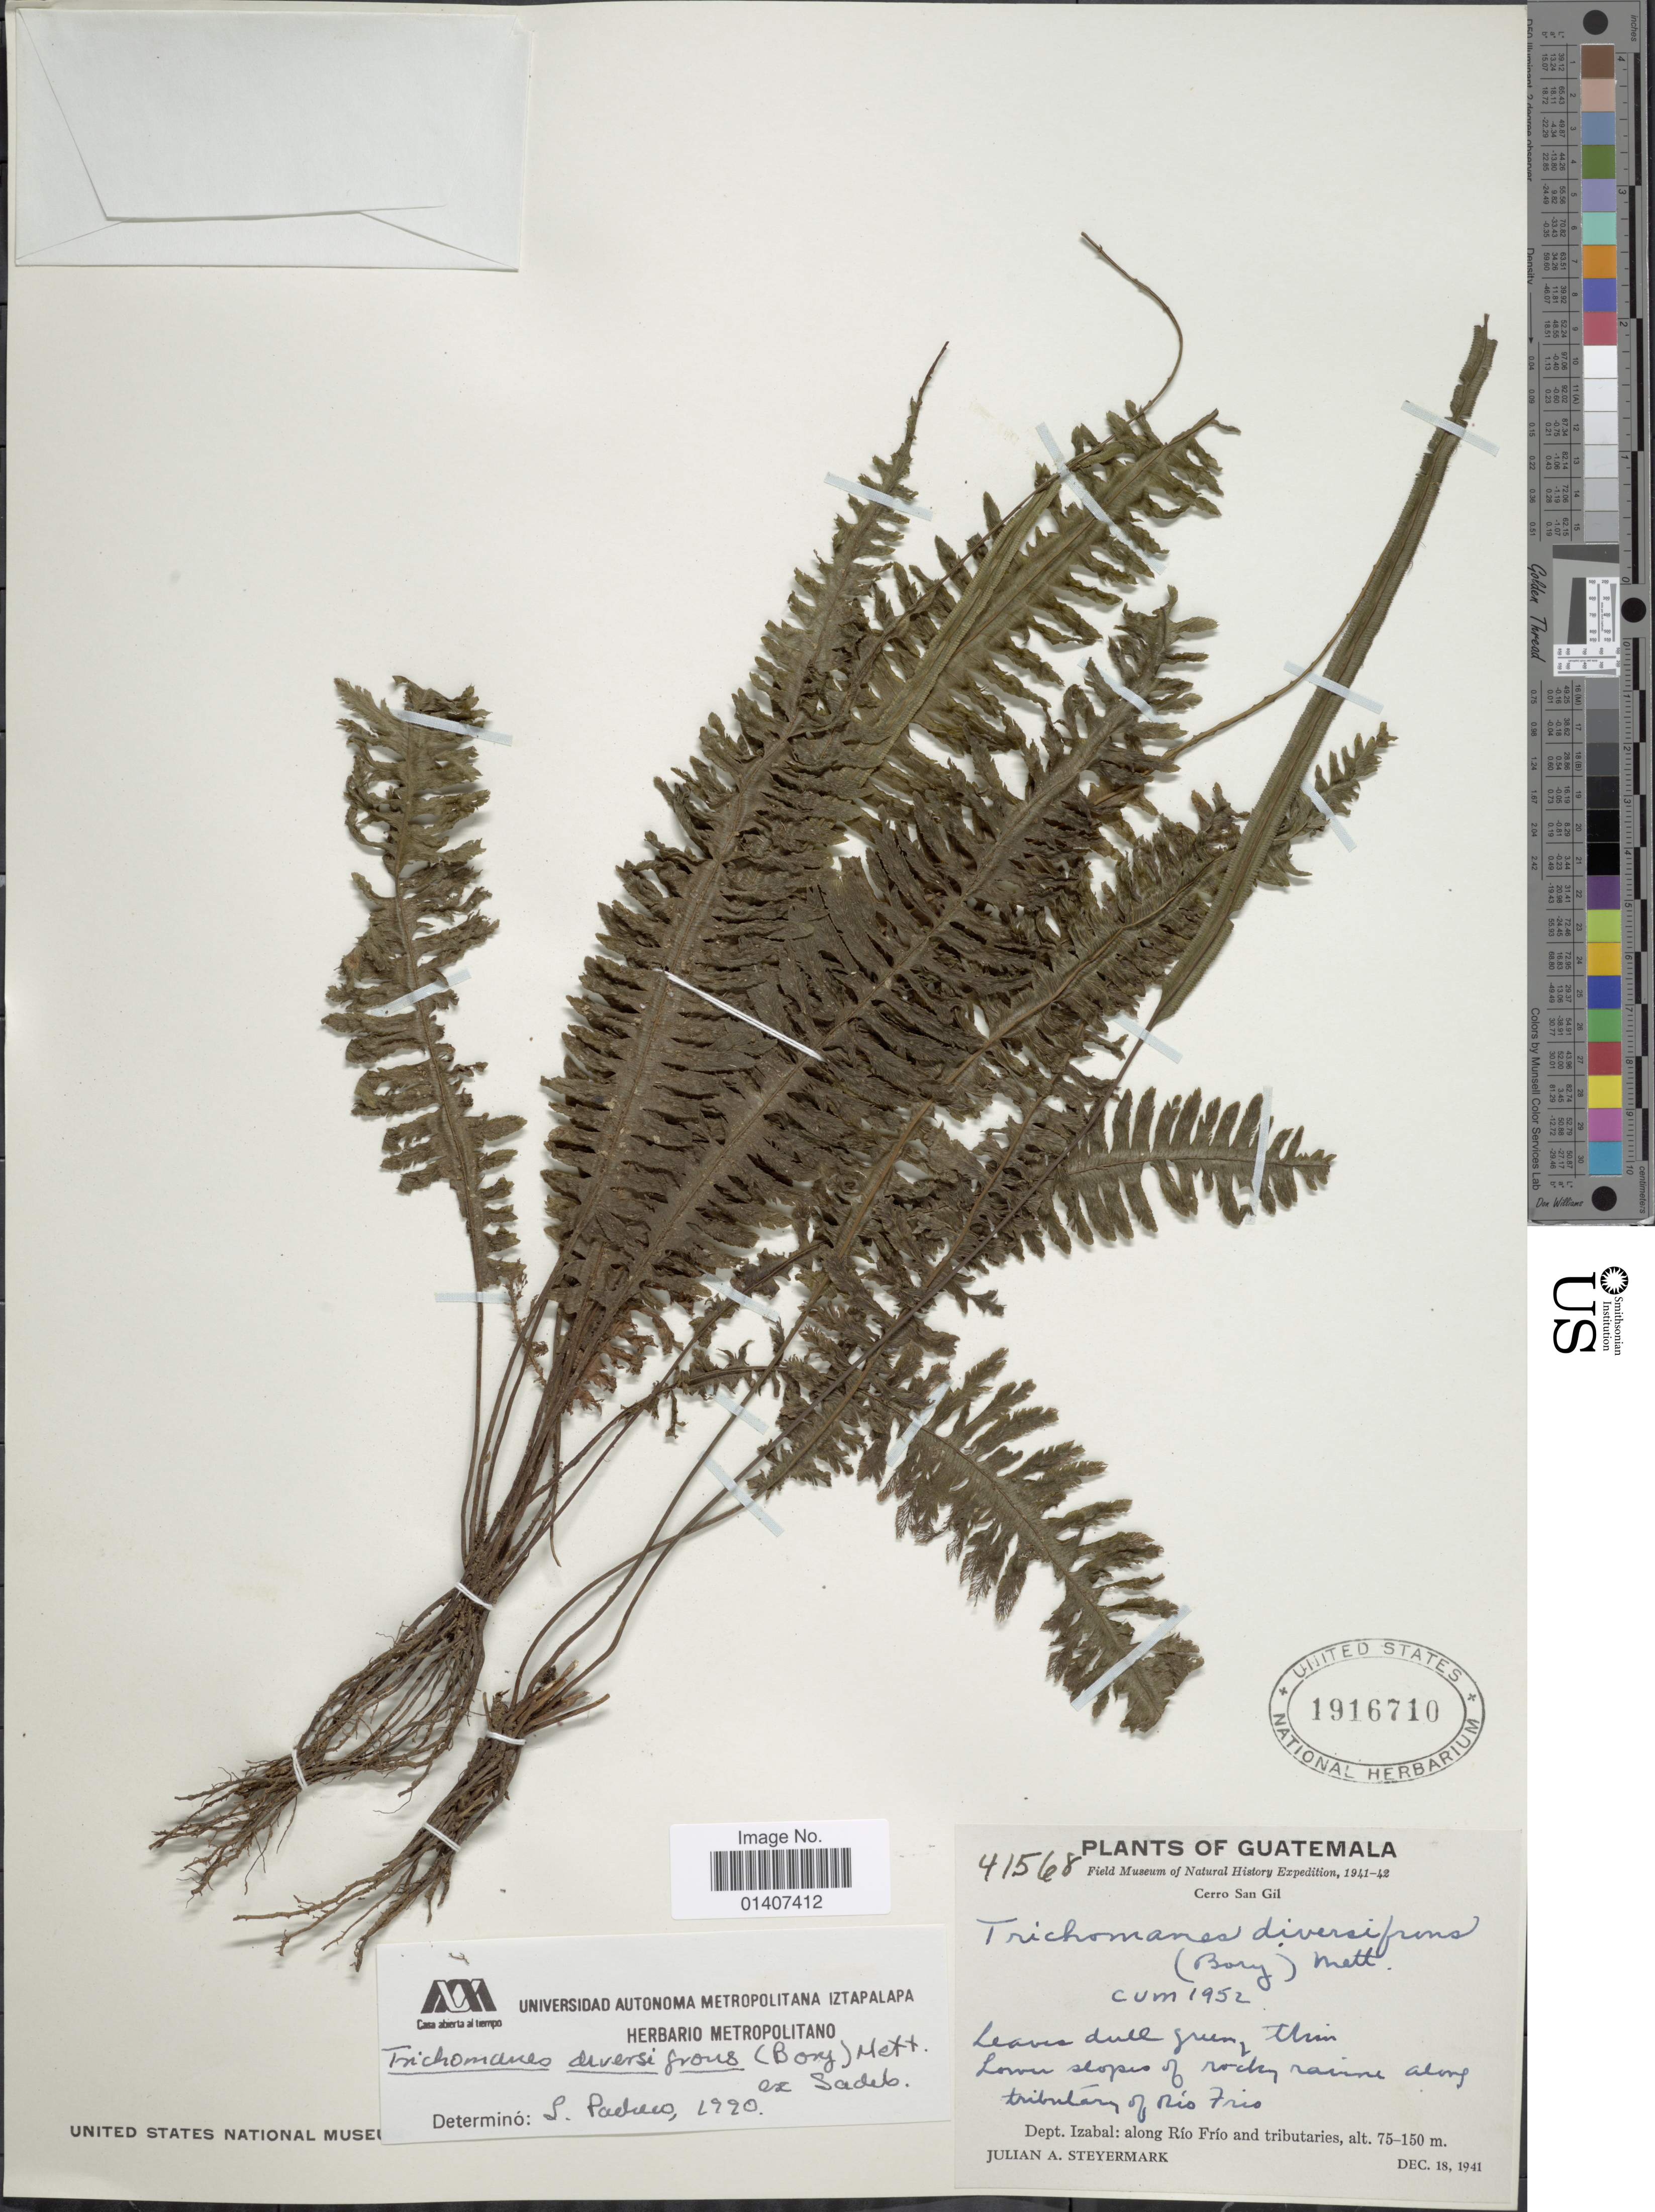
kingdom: Plantae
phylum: Tracheophyta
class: Polypodiopsida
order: Hymenophyllales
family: Hymenophyllaceae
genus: Trichomanes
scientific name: Trichomanes diversifrons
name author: (Bory) Mett. ex Sadeb.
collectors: J. Steyermark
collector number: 41568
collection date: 1941-12-18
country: Guatemala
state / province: Izabal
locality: Dept. Izabal: along Rio Frio and tributaries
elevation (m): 75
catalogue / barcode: US 1916710